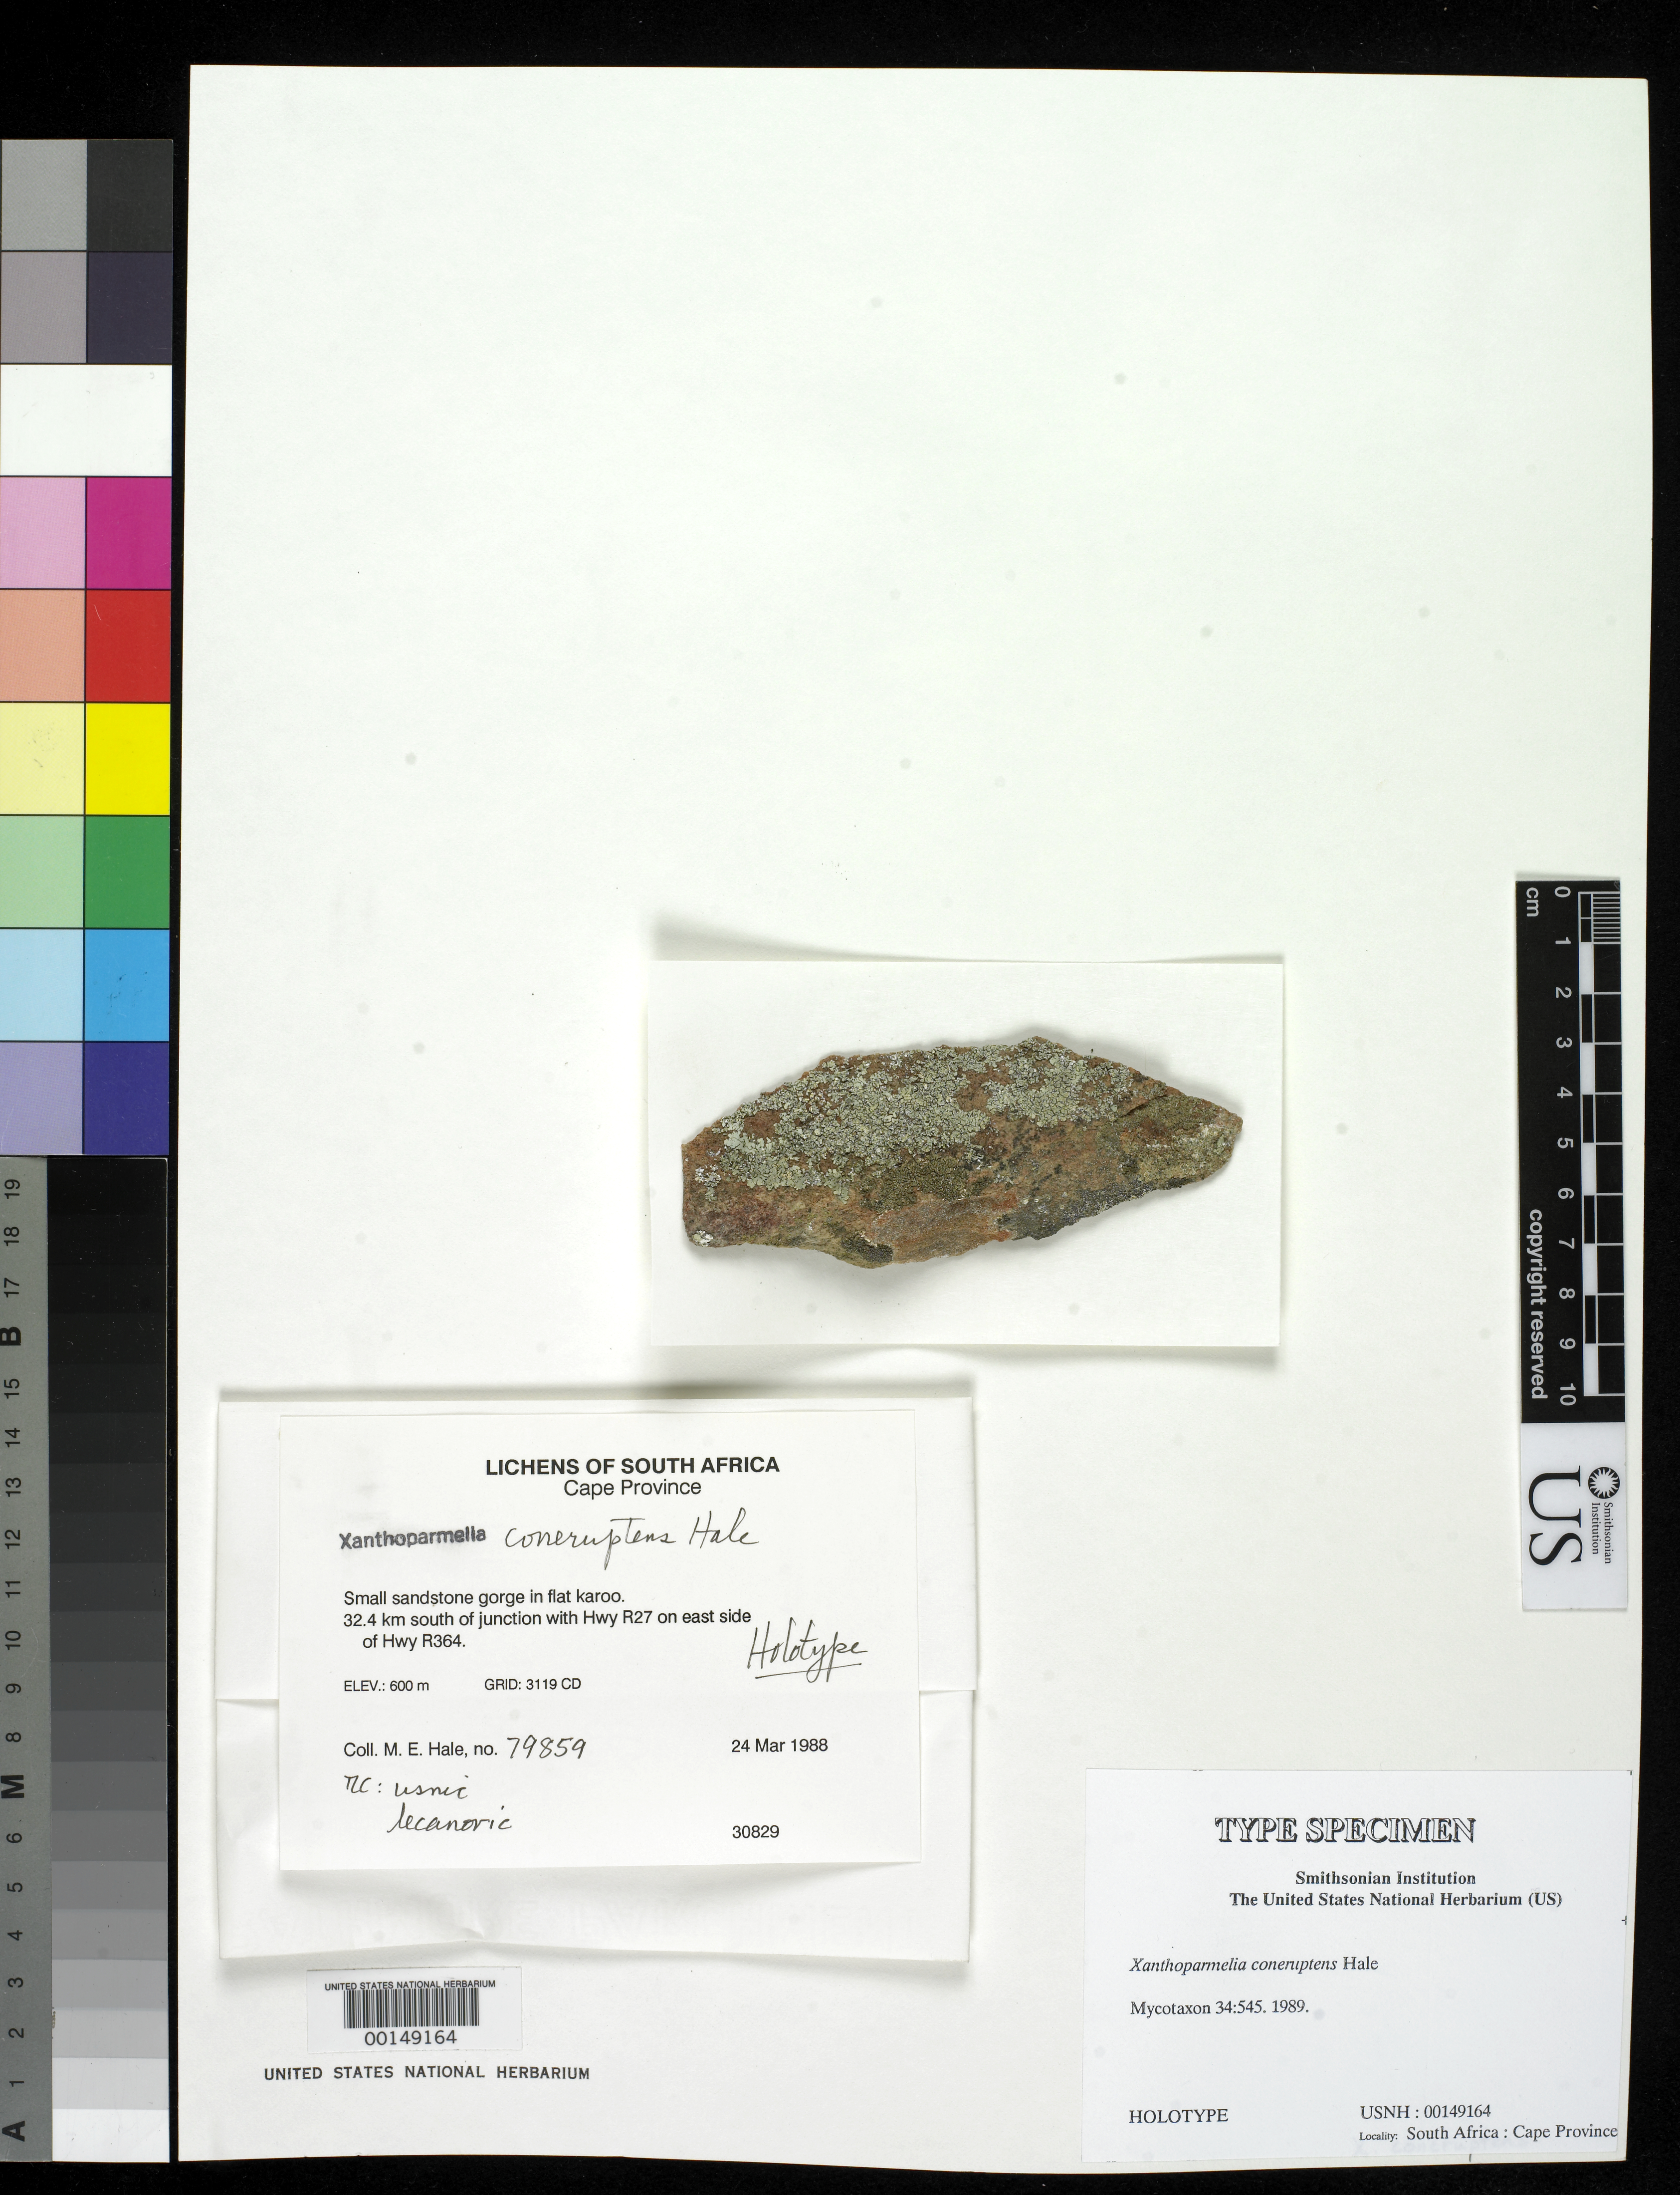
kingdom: Fungi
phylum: Ascomycota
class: Lecanoromycetes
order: Lecanorales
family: Parmeliaceae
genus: Xanthoparmelia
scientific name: Xanthoparmelia coneruptens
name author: Hale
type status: Holotype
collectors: M. Hale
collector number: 79859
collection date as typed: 24 Mar 1988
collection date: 1988-03-24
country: South Africa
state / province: Western Cape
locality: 32.4 km S of junction with Hwy R27 on E side of Hwy R364, Grid 3119 CD, small sandstone gorge in flat karoo.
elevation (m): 600